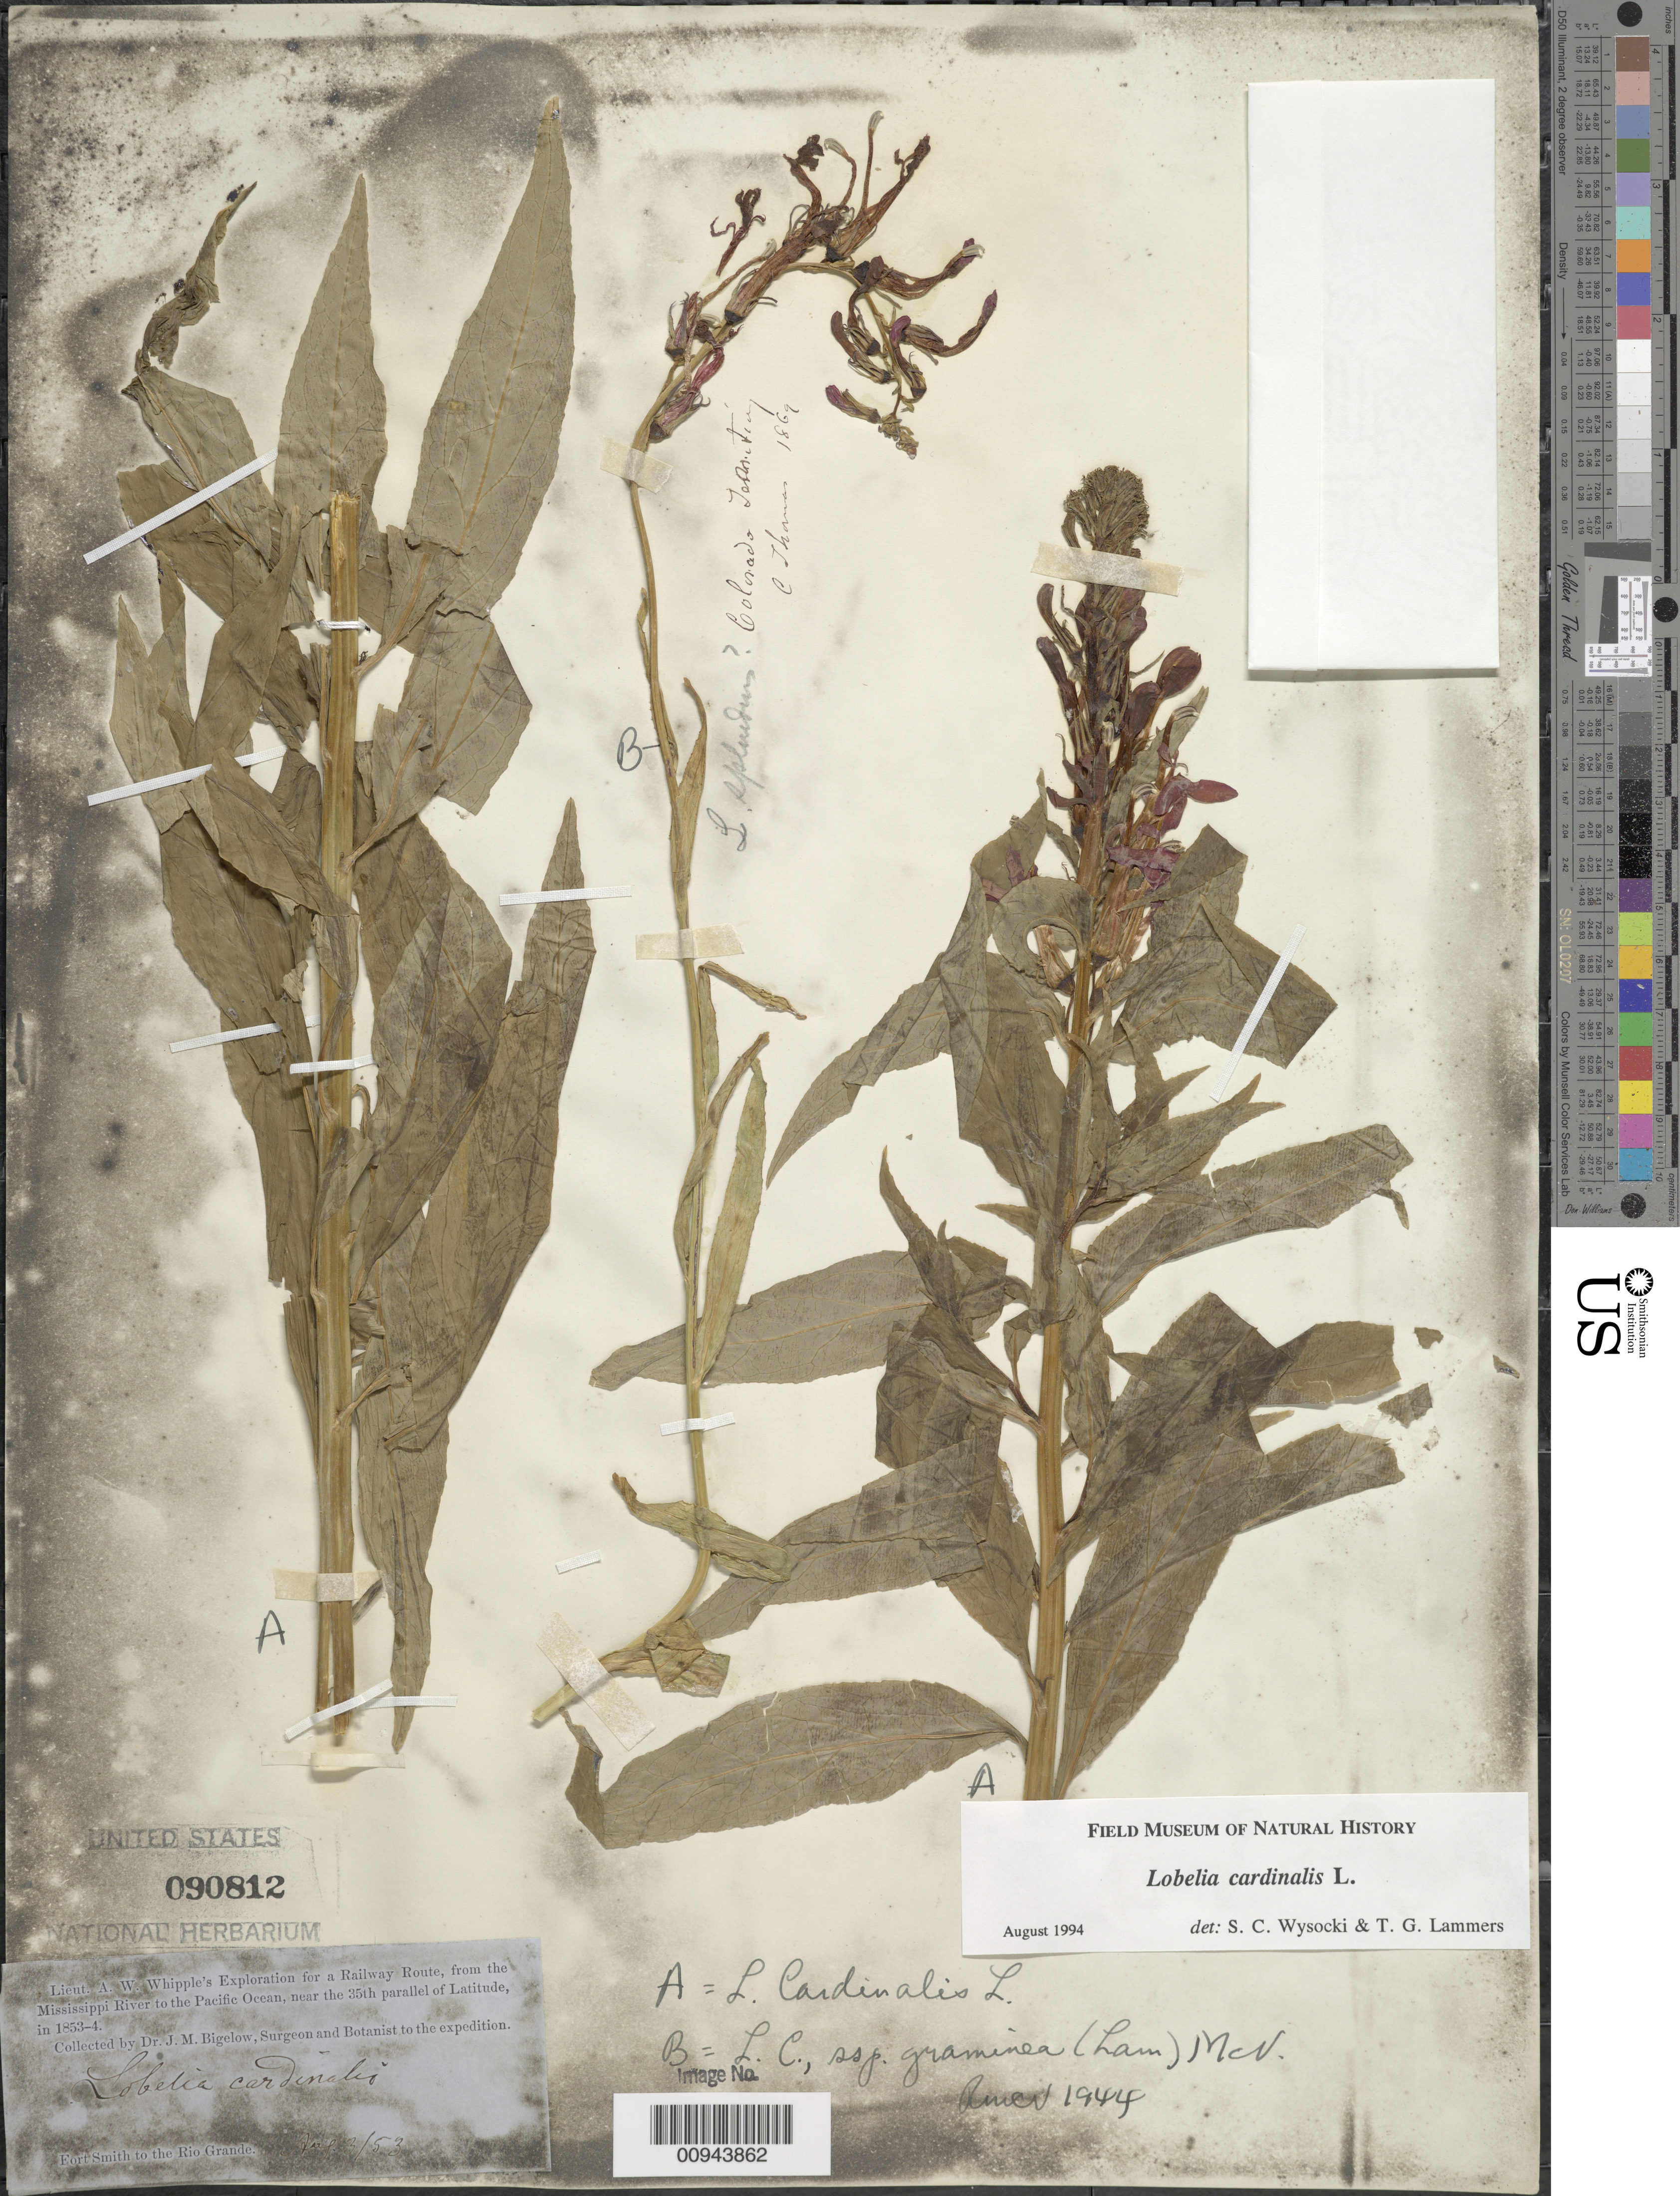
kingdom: Plantae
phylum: Tracheophyta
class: Magnoliopsida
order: Asterales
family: Campanulaceae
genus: Lobelia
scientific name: Lobelia cardinalis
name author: L.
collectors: J. M. Bigelow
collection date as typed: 03 Aug 1853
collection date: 1853-08-03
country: United States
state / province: Arkansas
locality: Fort Smith to the Rio Grande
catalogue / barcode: US 90812